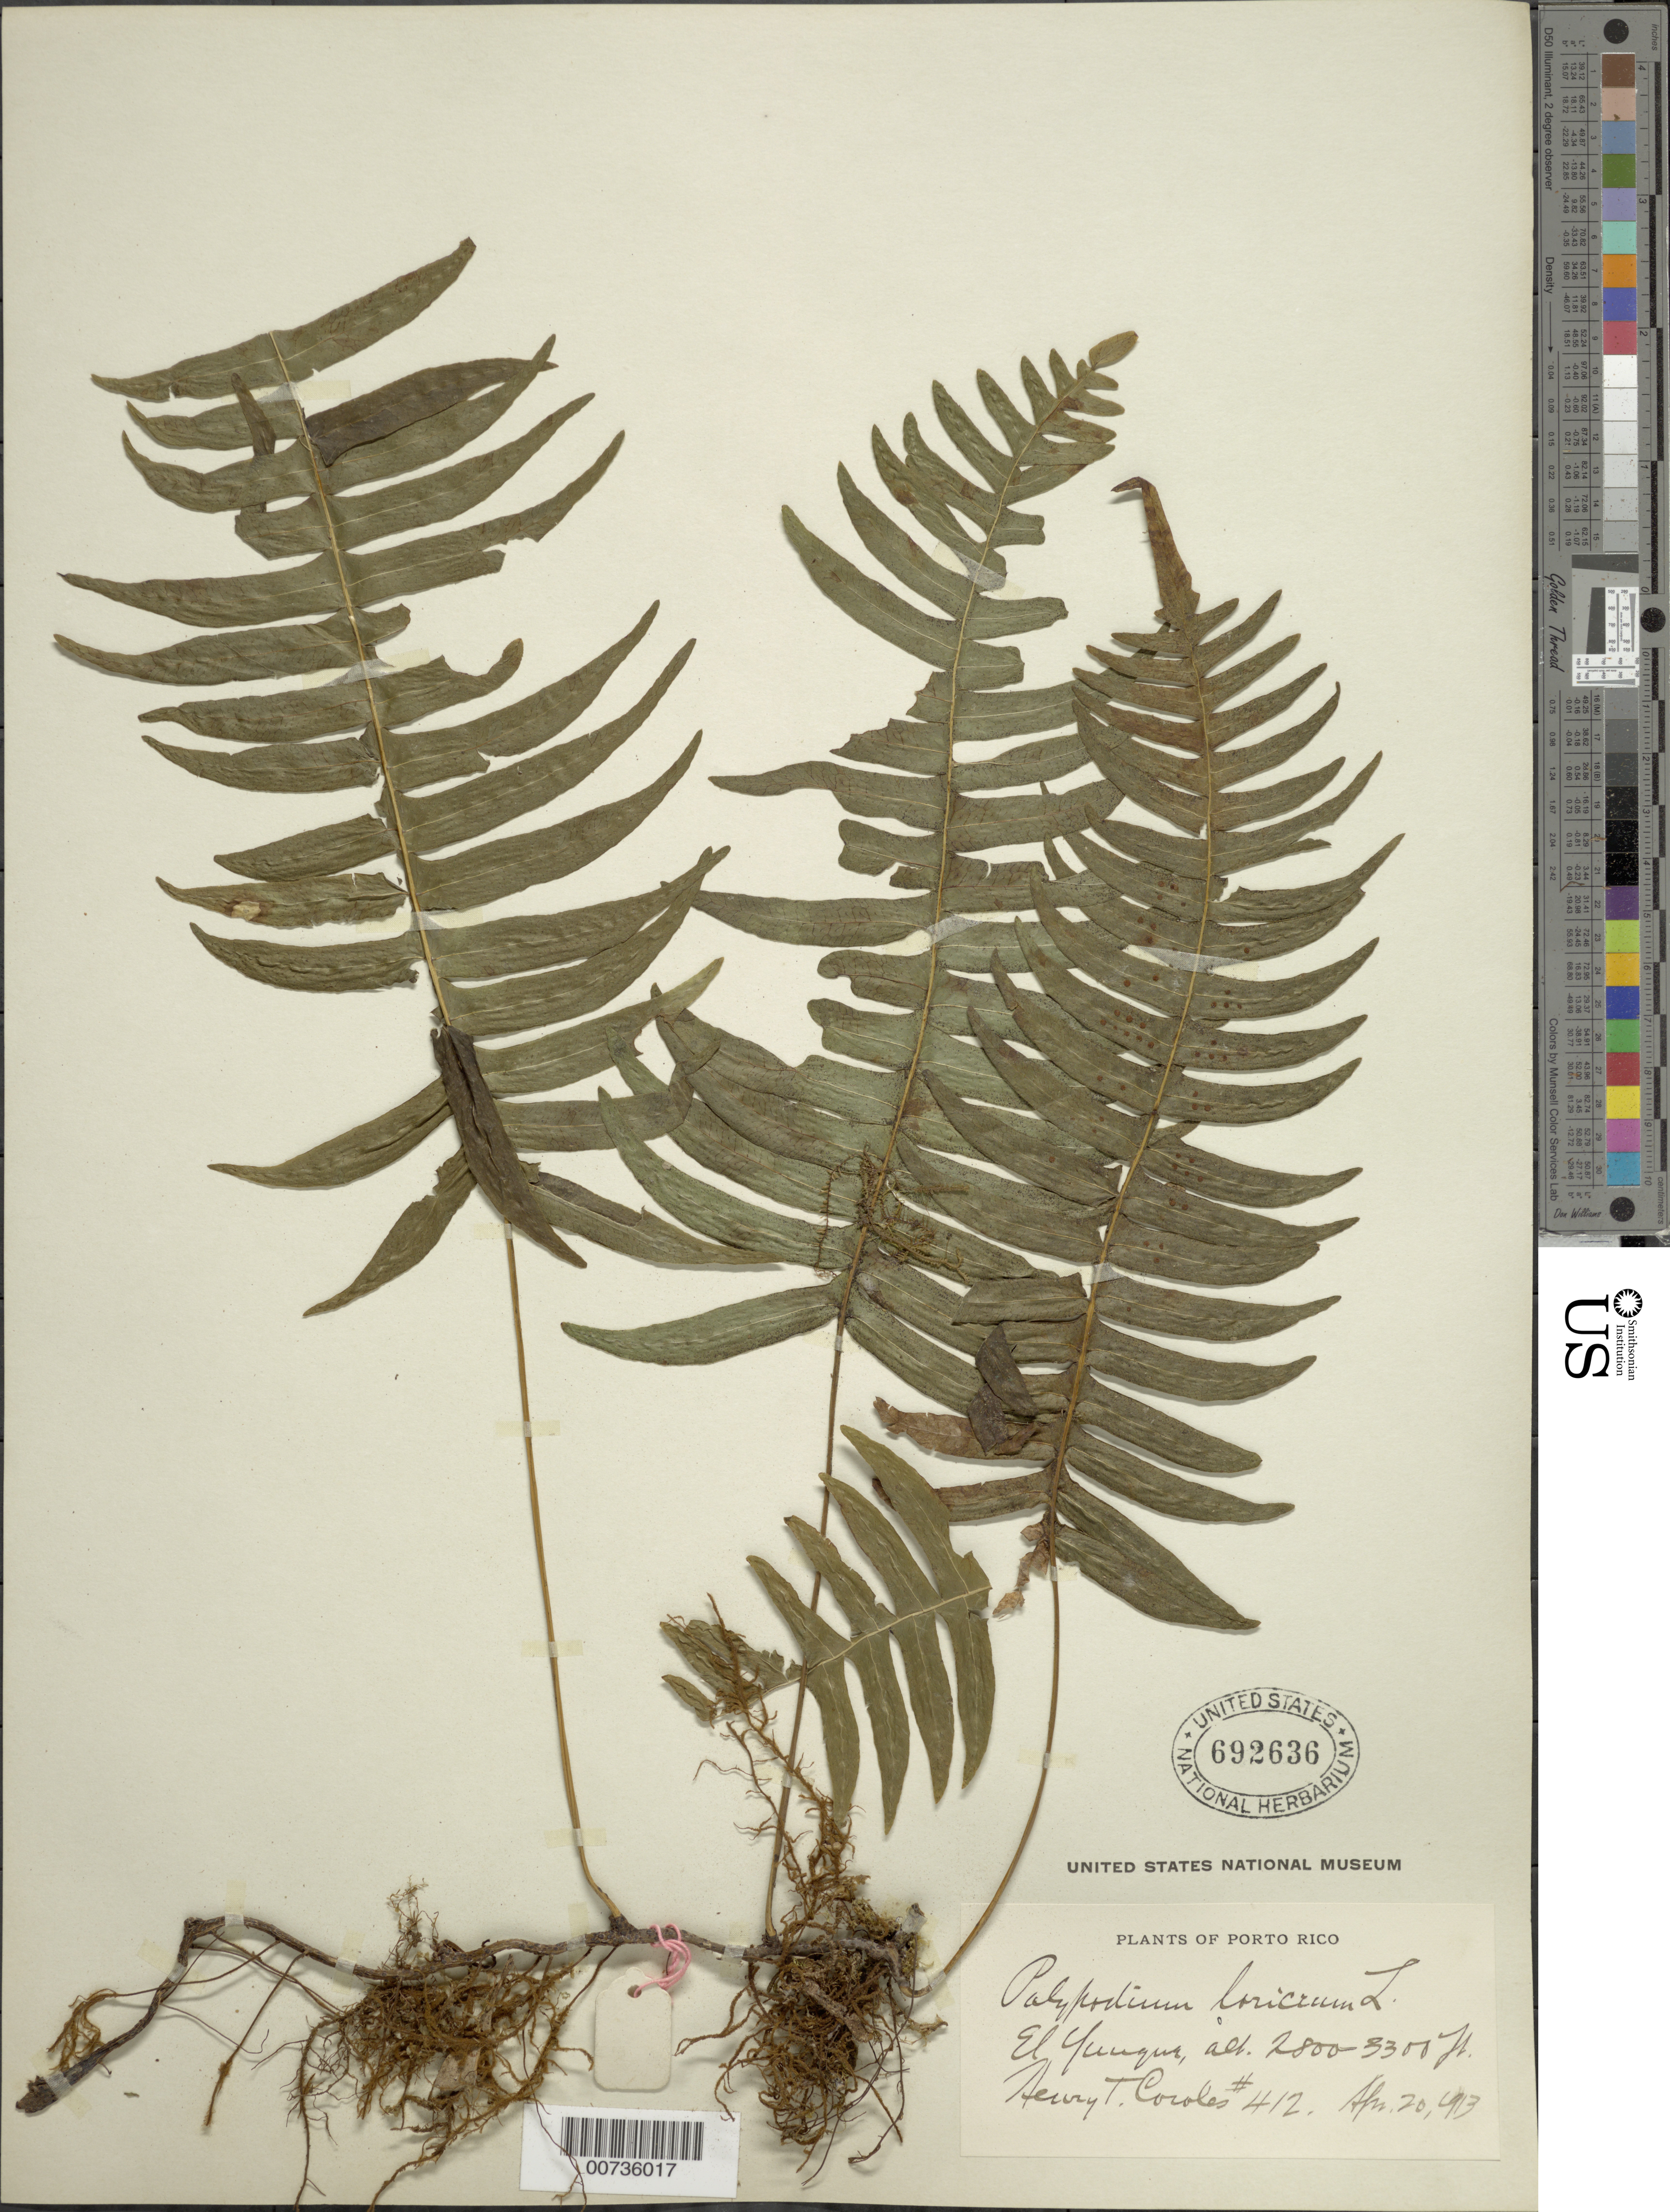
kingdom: Plantae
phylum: Tracheophyta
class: Polypodiopsida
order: Polypodiales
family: Polypodiaceae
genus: Serpocaulon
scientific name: Serpocaulon loriceum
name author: (L.) A.R. Sm.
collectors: H. Cowles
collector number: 412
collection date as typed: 30 Apr 1913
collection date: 1913-04-30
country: Puerto Rico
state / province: Río Grande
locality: El Yunque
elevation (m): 853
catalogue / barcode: US 692636